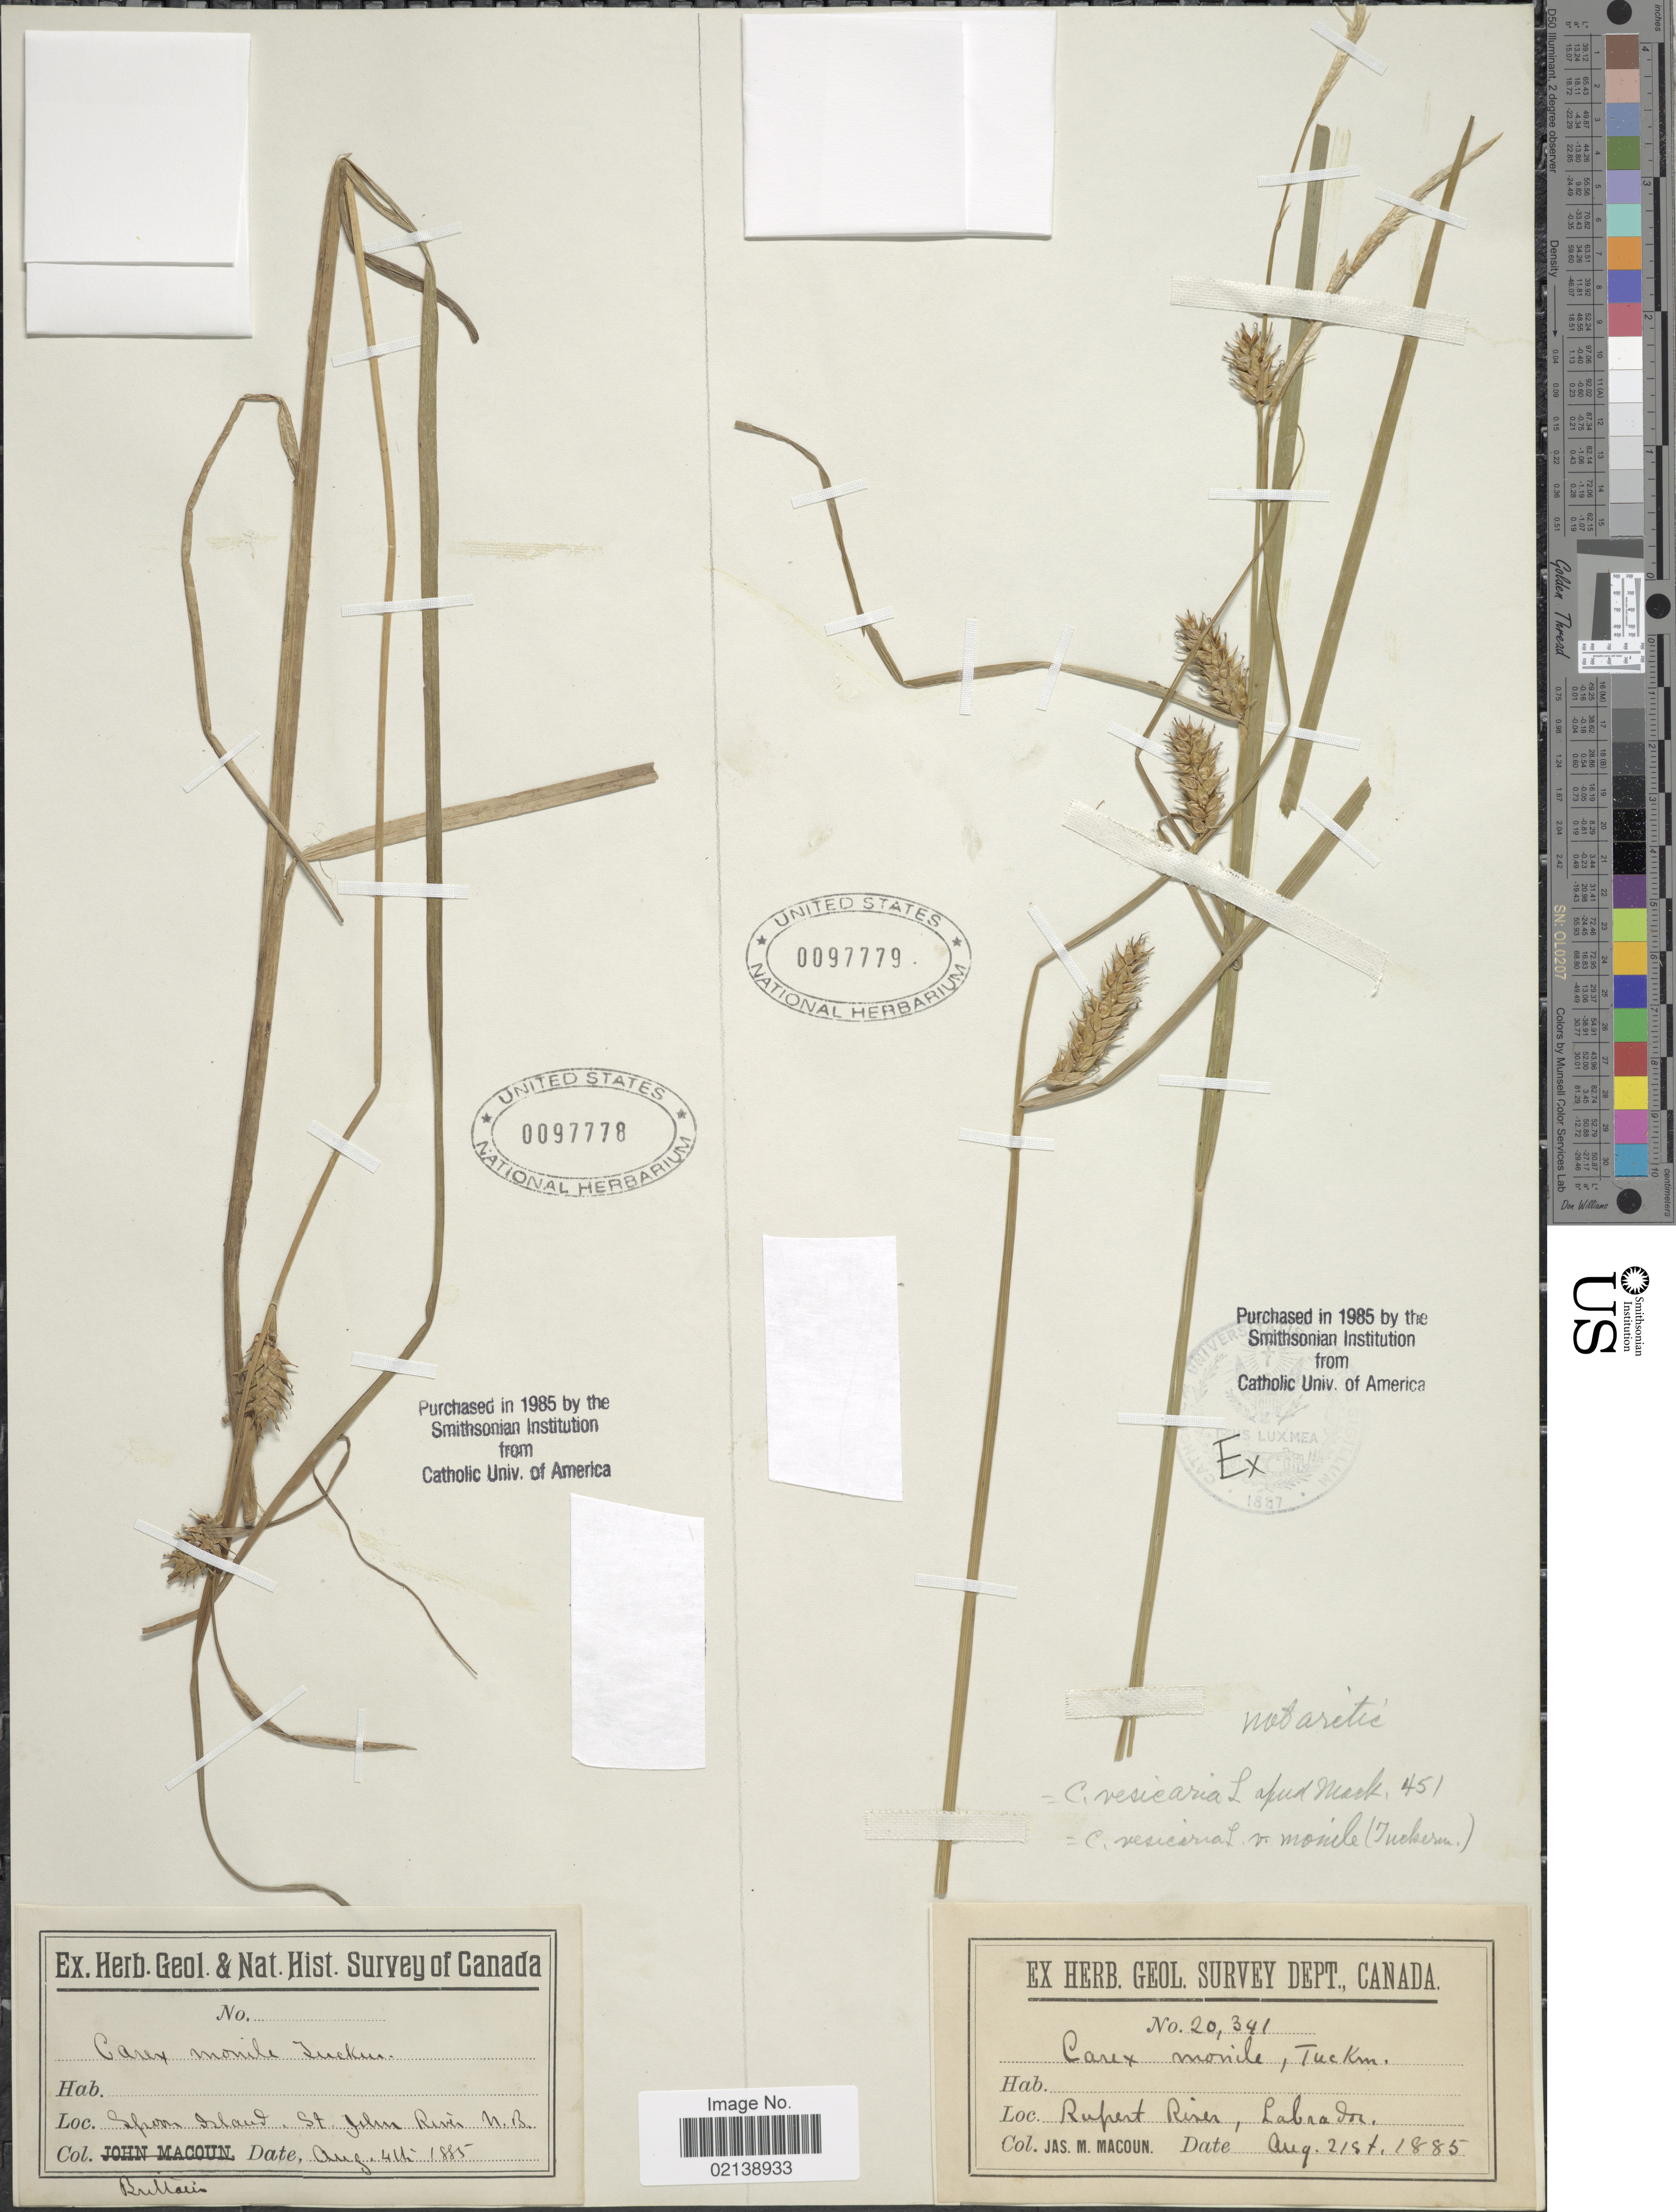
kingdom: Plantae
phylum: Tracheophyta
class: Liliopsida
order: Poales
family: Cyperaceae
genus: Carex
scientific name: Carex vesicaria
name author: L.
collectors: Brittaiu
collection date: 1885-08-04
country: Canada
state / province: New Brunswick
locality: Spoon Island, St. John River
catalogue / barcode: US 97778